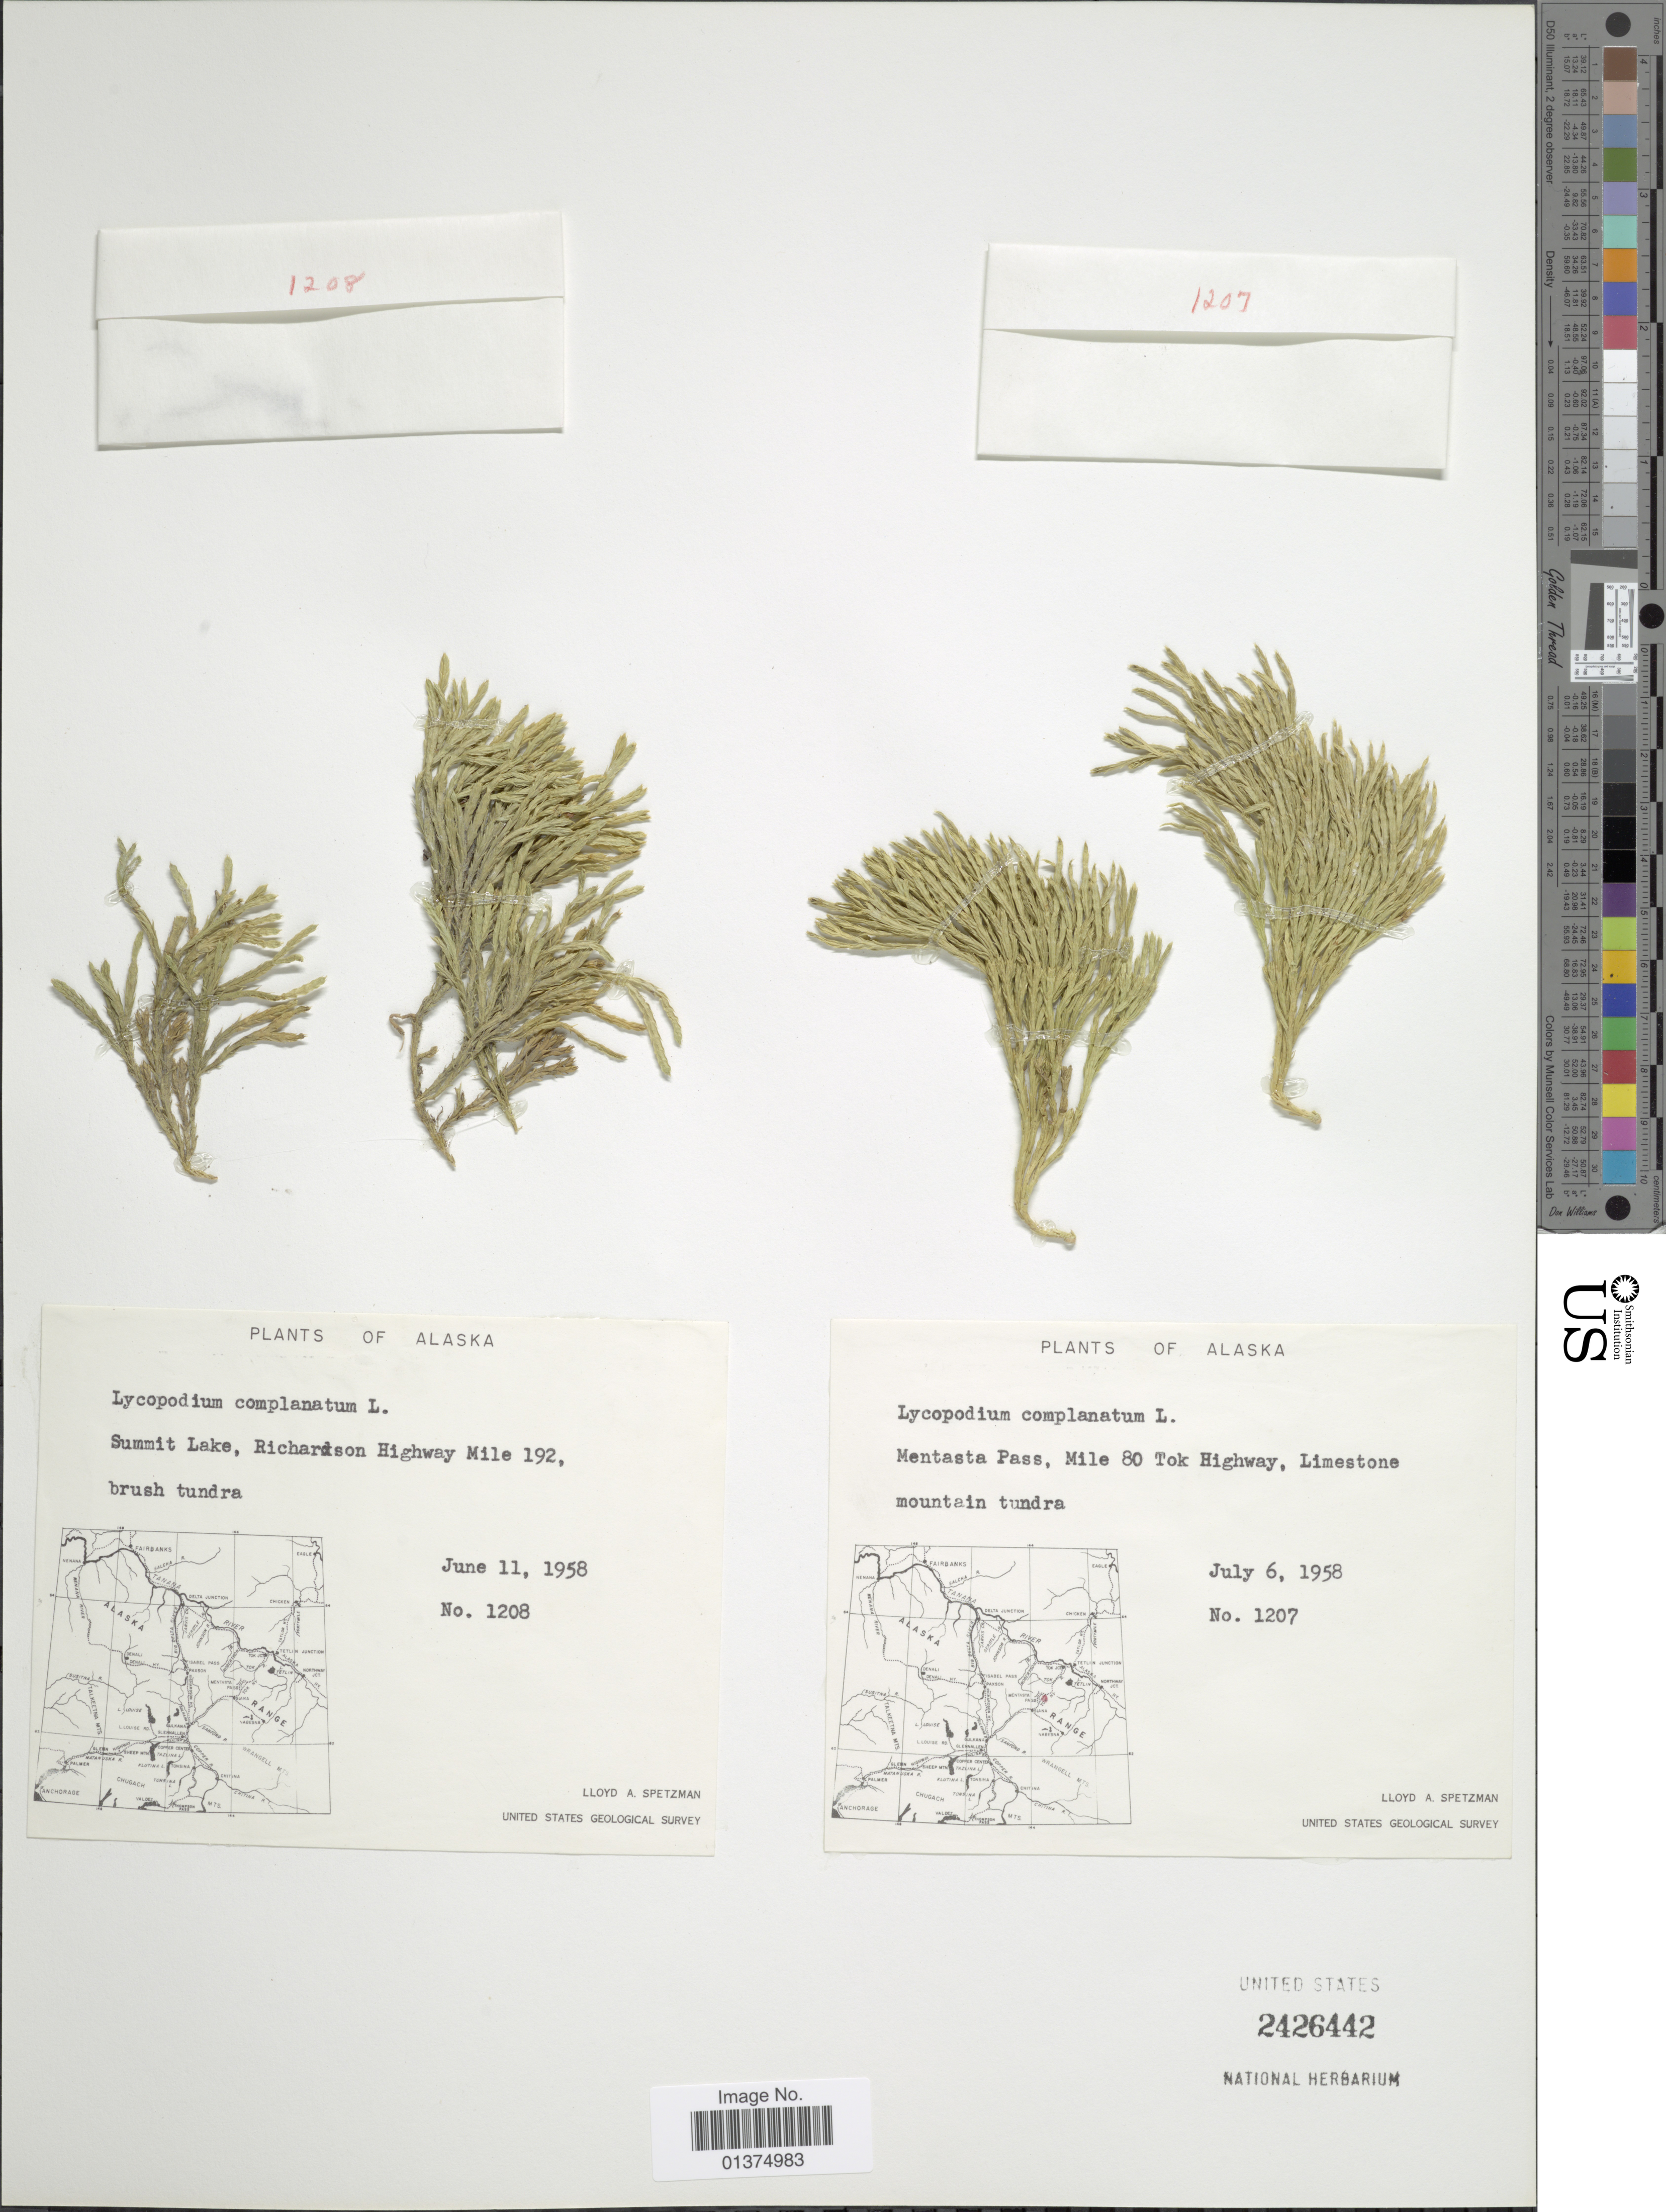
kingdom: Plantae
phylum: Tracheophyta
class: Lycopodiopsida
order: Lycopodiales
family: Lycopodiaceae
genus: Diphasiastrum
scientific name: Diphasiastrum complanatum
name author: (L.) Holub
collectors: L. Spetzman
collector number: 1208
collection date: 1958-06-11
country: United States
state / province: Alaska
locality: Summit Lake, Richardson Highway Mile 192